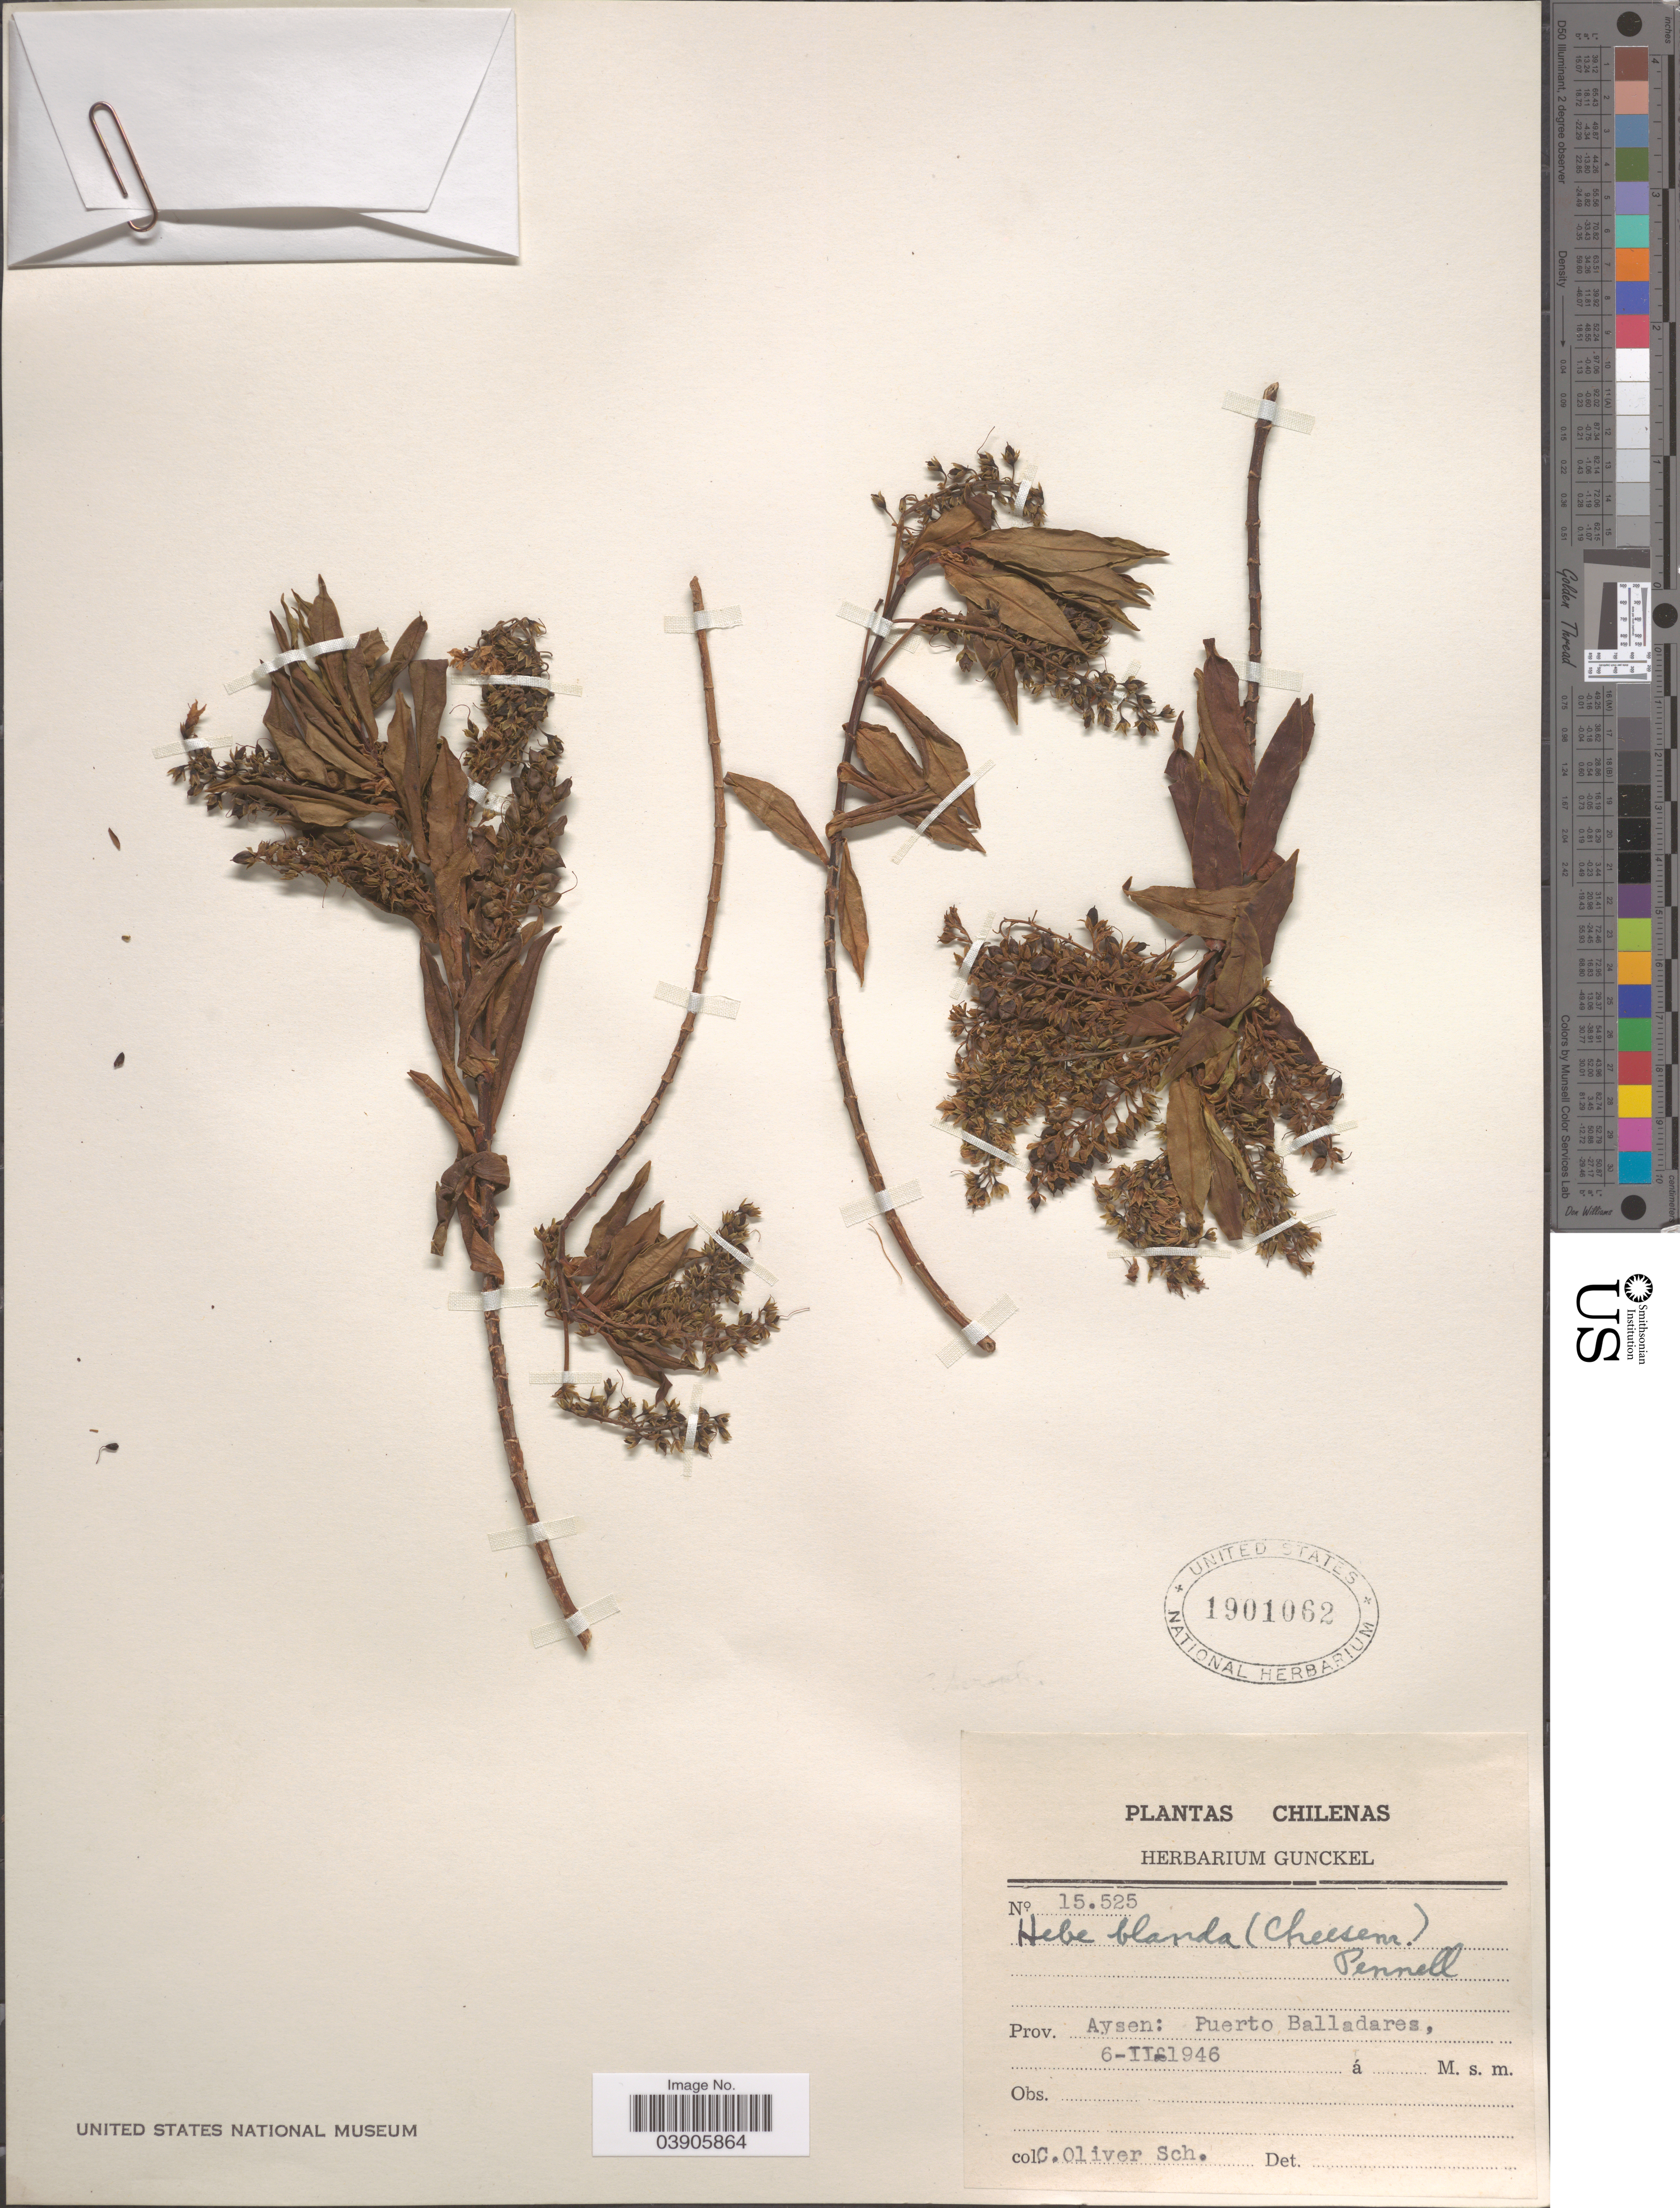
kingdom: Plantae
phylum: Tracheophyta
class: Magnoliopsida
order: Lamiales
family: Plantaginaceae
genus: Hebe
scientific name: Hebe blanda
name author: (Cheeseman) Pennell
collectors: Oliver Sch. C.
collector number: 15525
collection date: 1946-02-06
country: Chile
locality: Prov. Aysen: Puerto Balladares.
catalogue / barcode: US 1901062